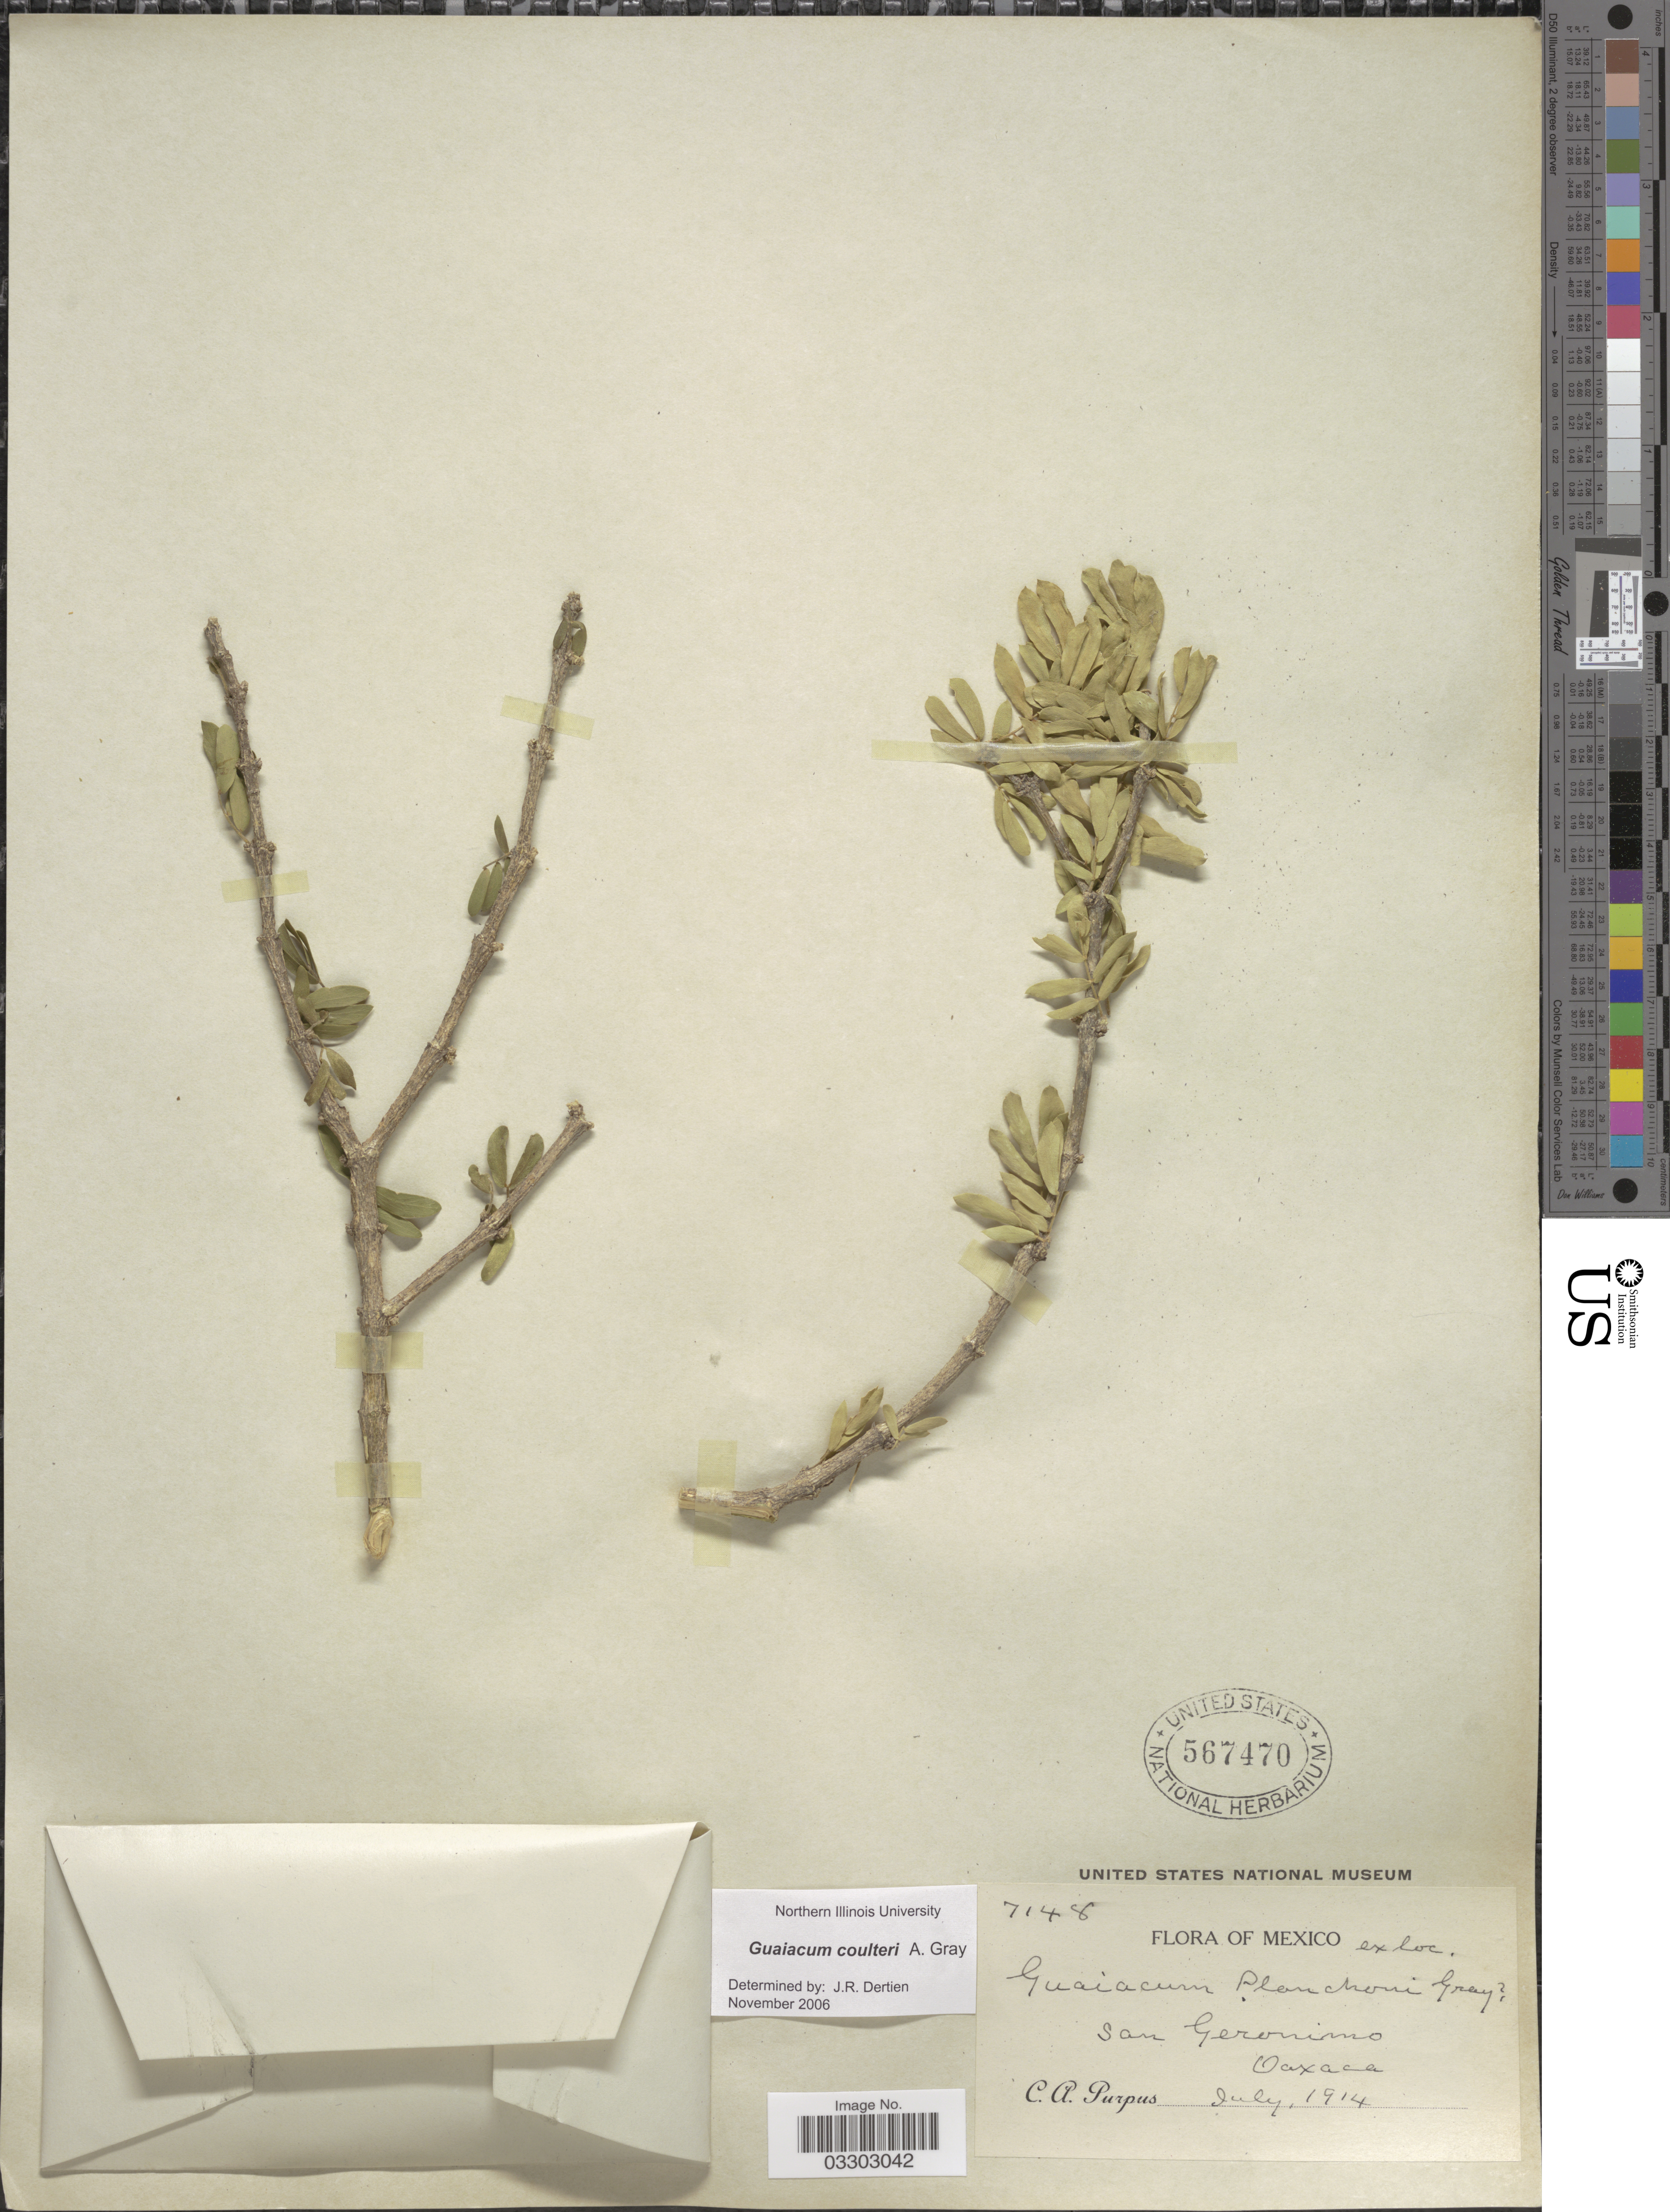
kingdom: Plantae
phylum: Tracheophyta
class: Magnoliopsida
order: Zygophyllales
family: Zygophyllaceae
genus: Guaiacum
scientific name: Guaiacum coulteri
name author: A. Gray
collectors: C. A. Purpus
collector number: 7148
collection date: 1914-07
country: Mexico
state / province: Oaxaca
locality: San Geronimo.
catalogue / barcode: US 567470